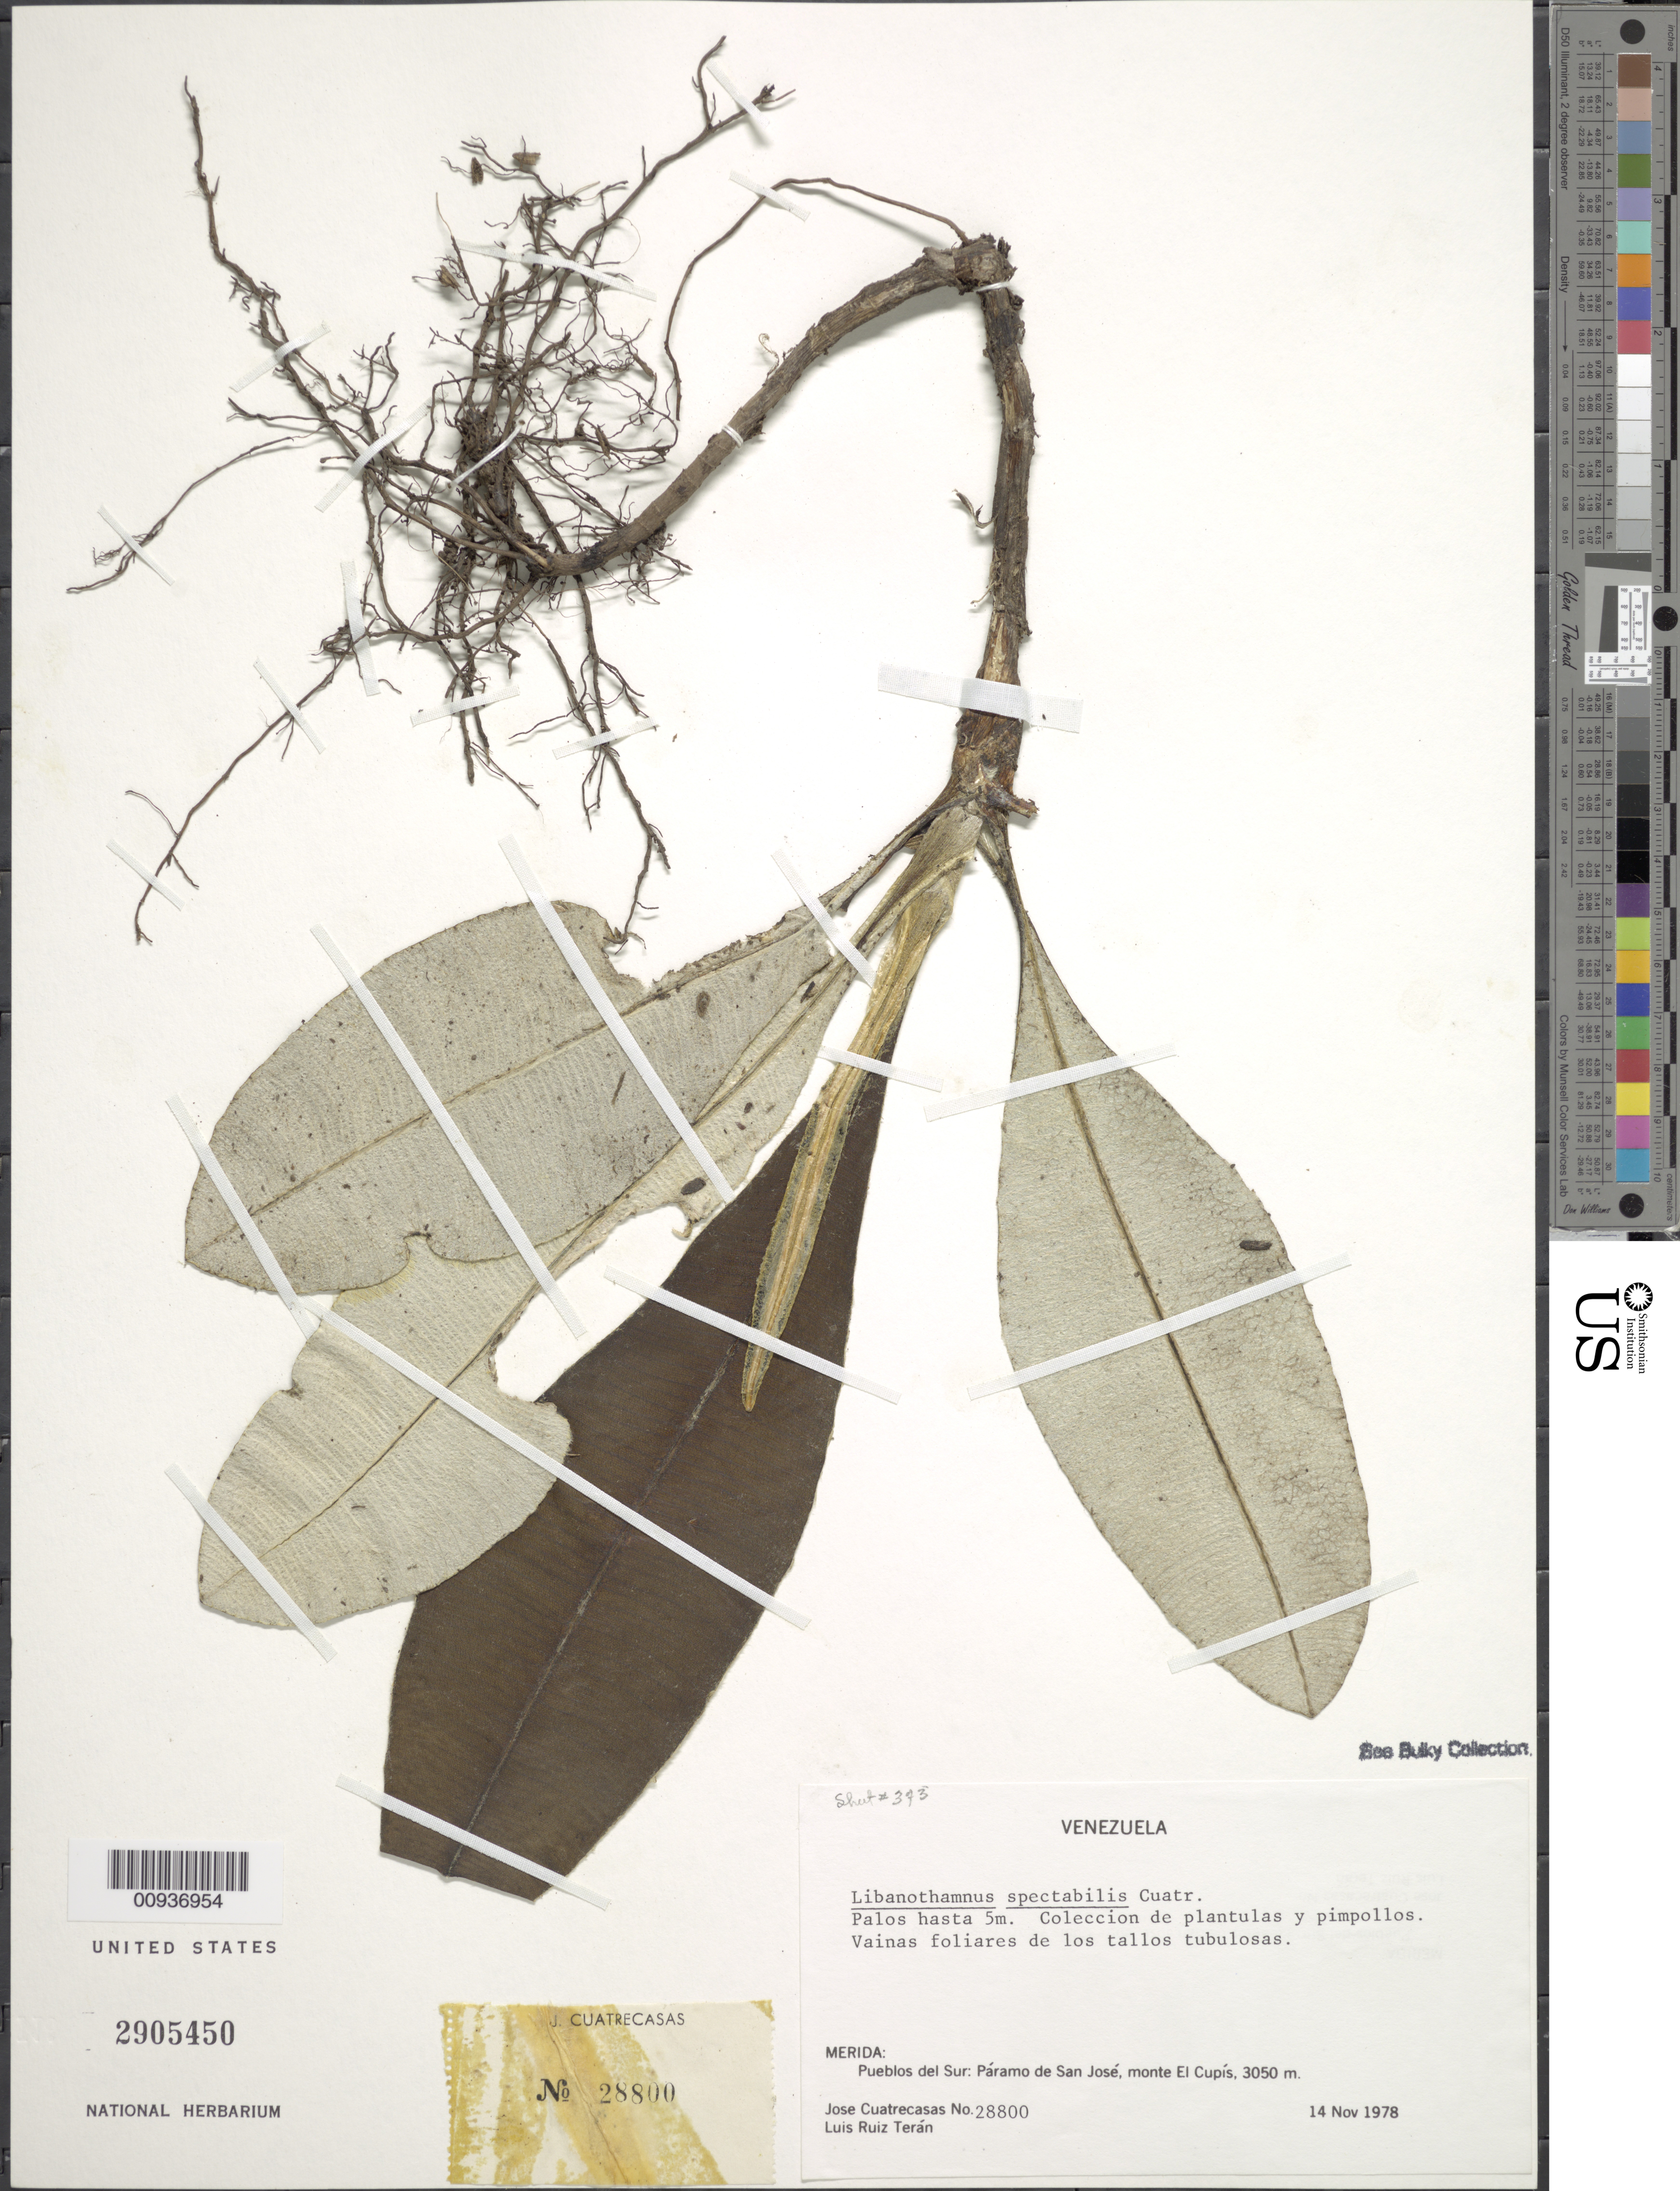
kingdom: Plantae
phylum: Tracheophyta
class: Magnoliopsida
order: Asterales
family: Asteraceae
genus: Libanothamnus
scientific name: Libanothamnus spectabilis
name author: (Cuatrec.) Cuatrec.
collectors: J. Cuatrecasas & L. Teran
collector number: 28800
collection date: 1978-11-14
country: Venezuela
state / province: Mérida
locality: Pueblos del Sur, Paramo de San Jose, monte El Cupis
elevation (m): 3050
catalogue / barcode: US 2905450